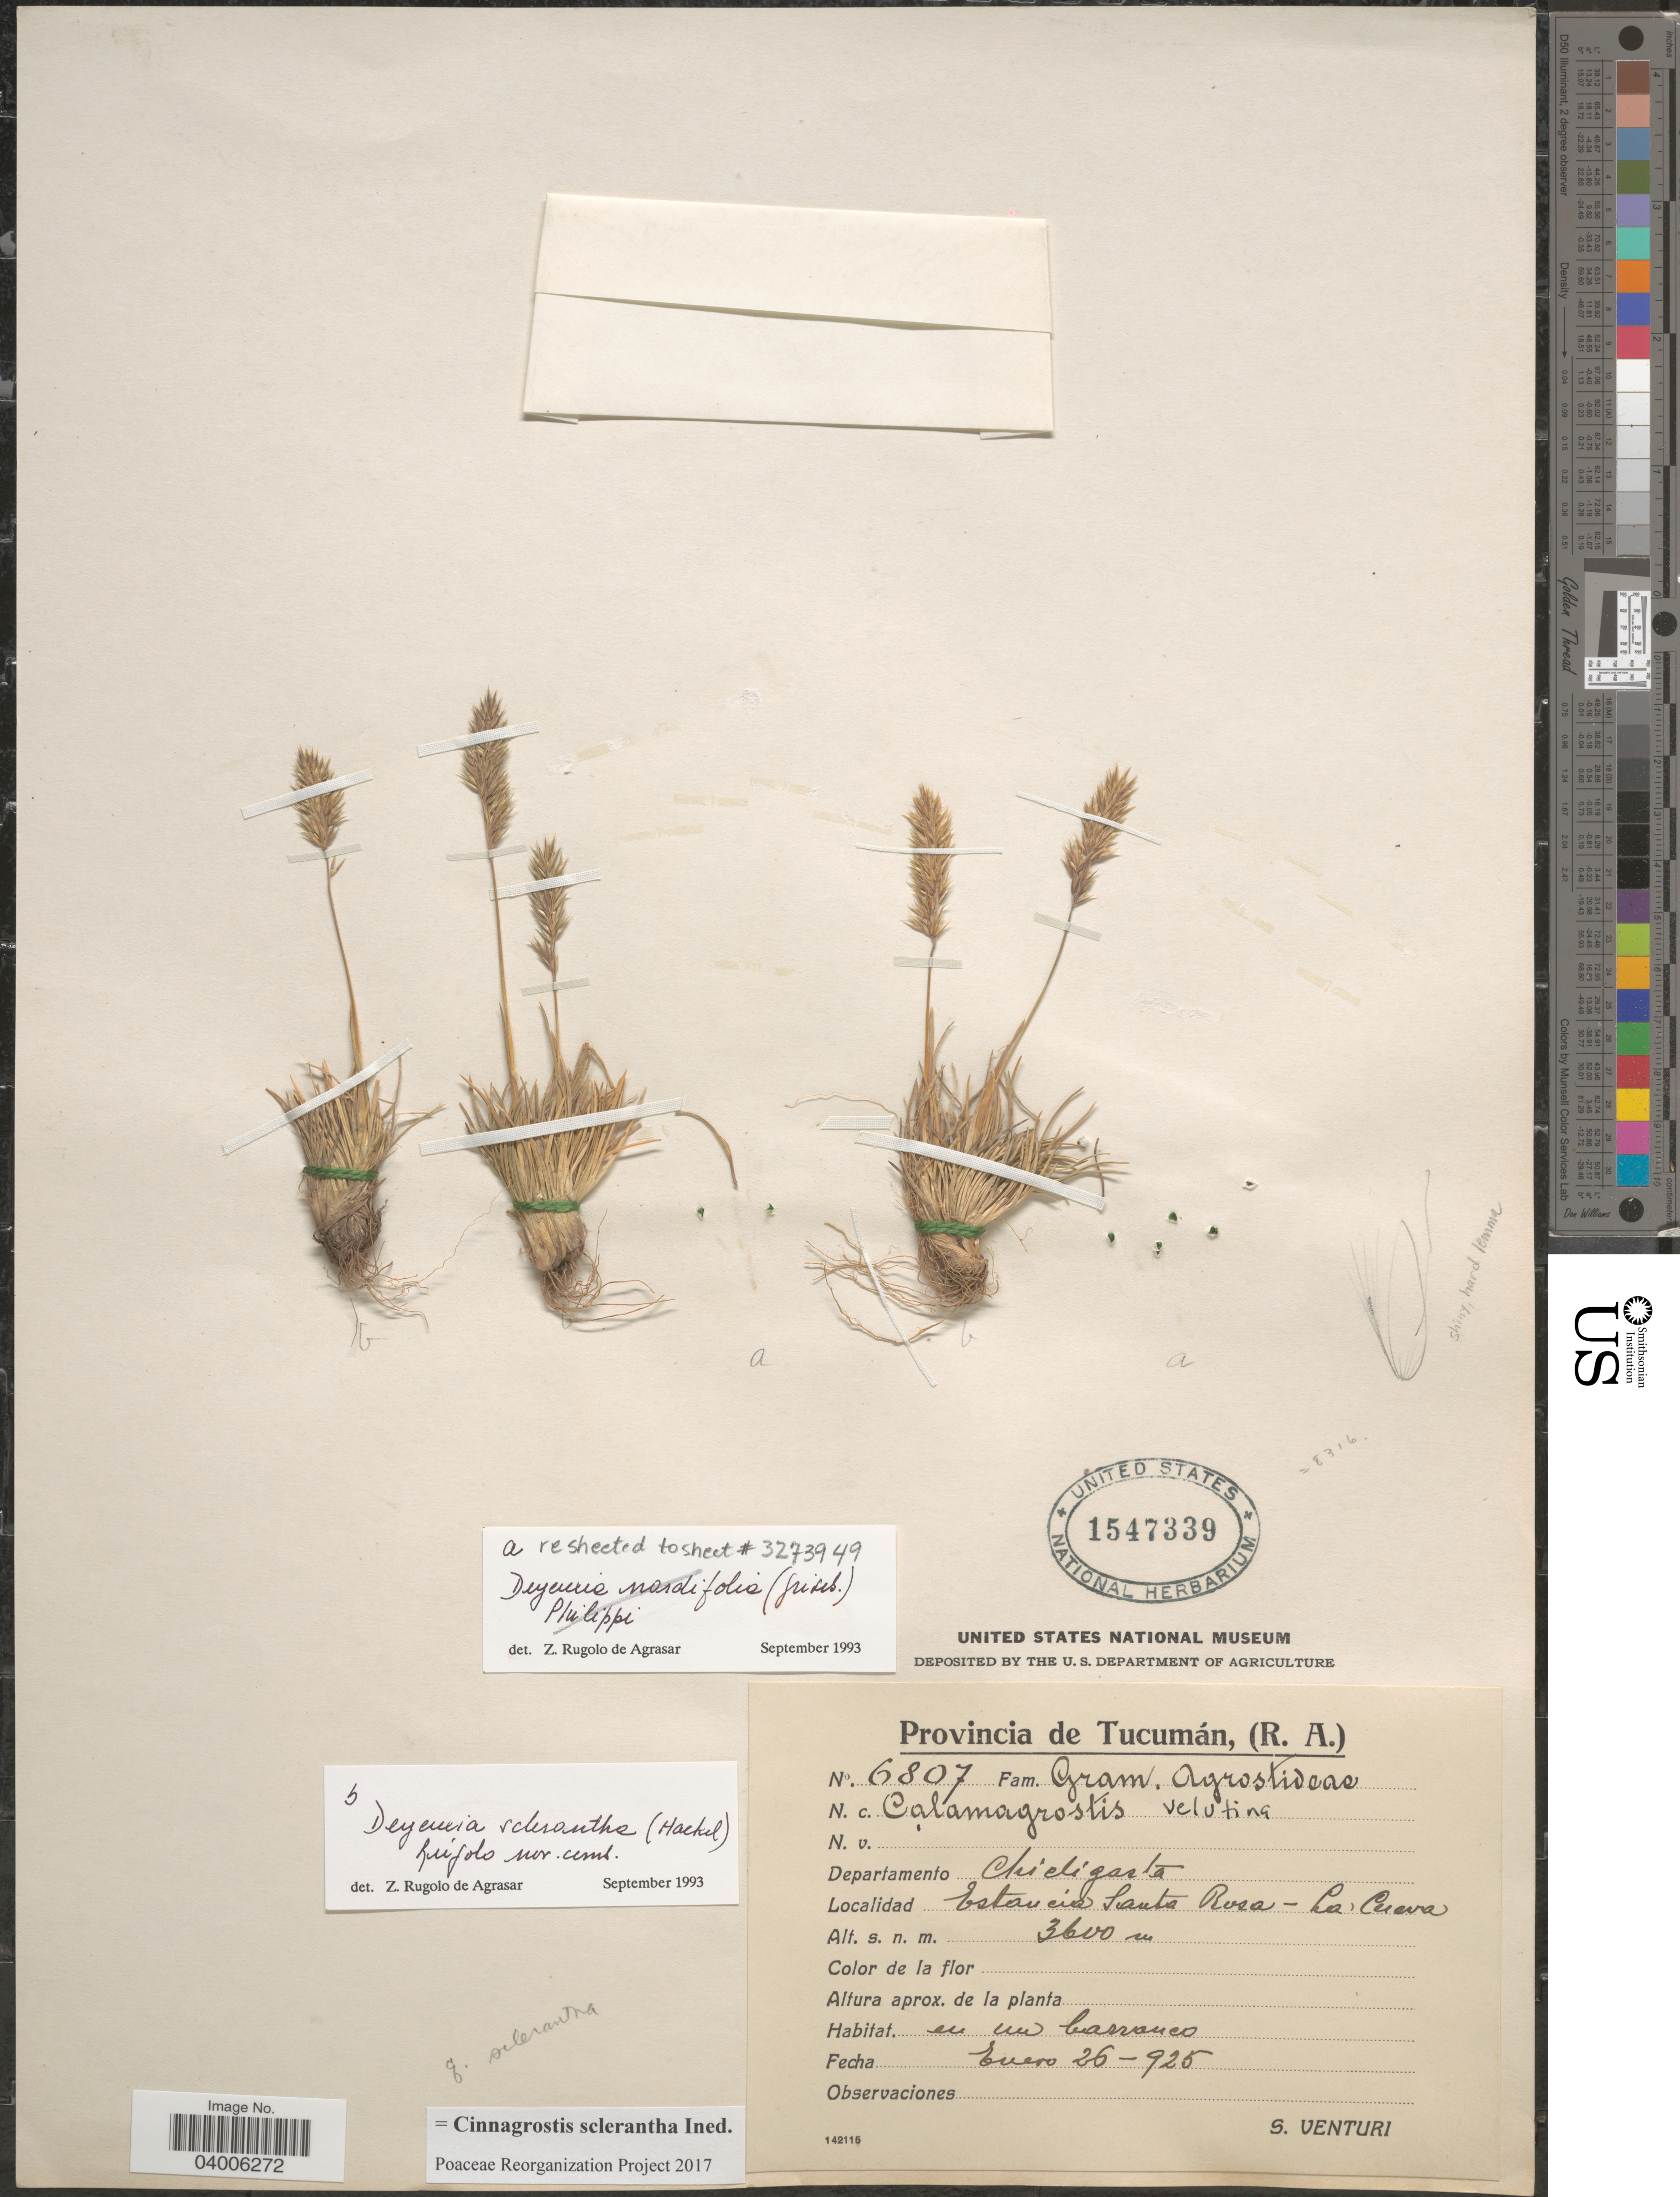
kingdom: Plantae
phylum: Tracheophyta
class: Liliopsida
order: Poales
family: Poaceae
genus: Cinnagrostis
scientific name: Cinnagrostis sclerantha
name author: (Hack.) P.M. Peterson et al.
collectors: S. Venturi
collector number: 6807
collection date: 1925-01-26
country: Argentina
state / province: Tucuman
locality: Departamento Chicligasta. Estancia Santa Rosa - La Cueva.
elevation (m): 3600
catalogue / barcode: US 1547339